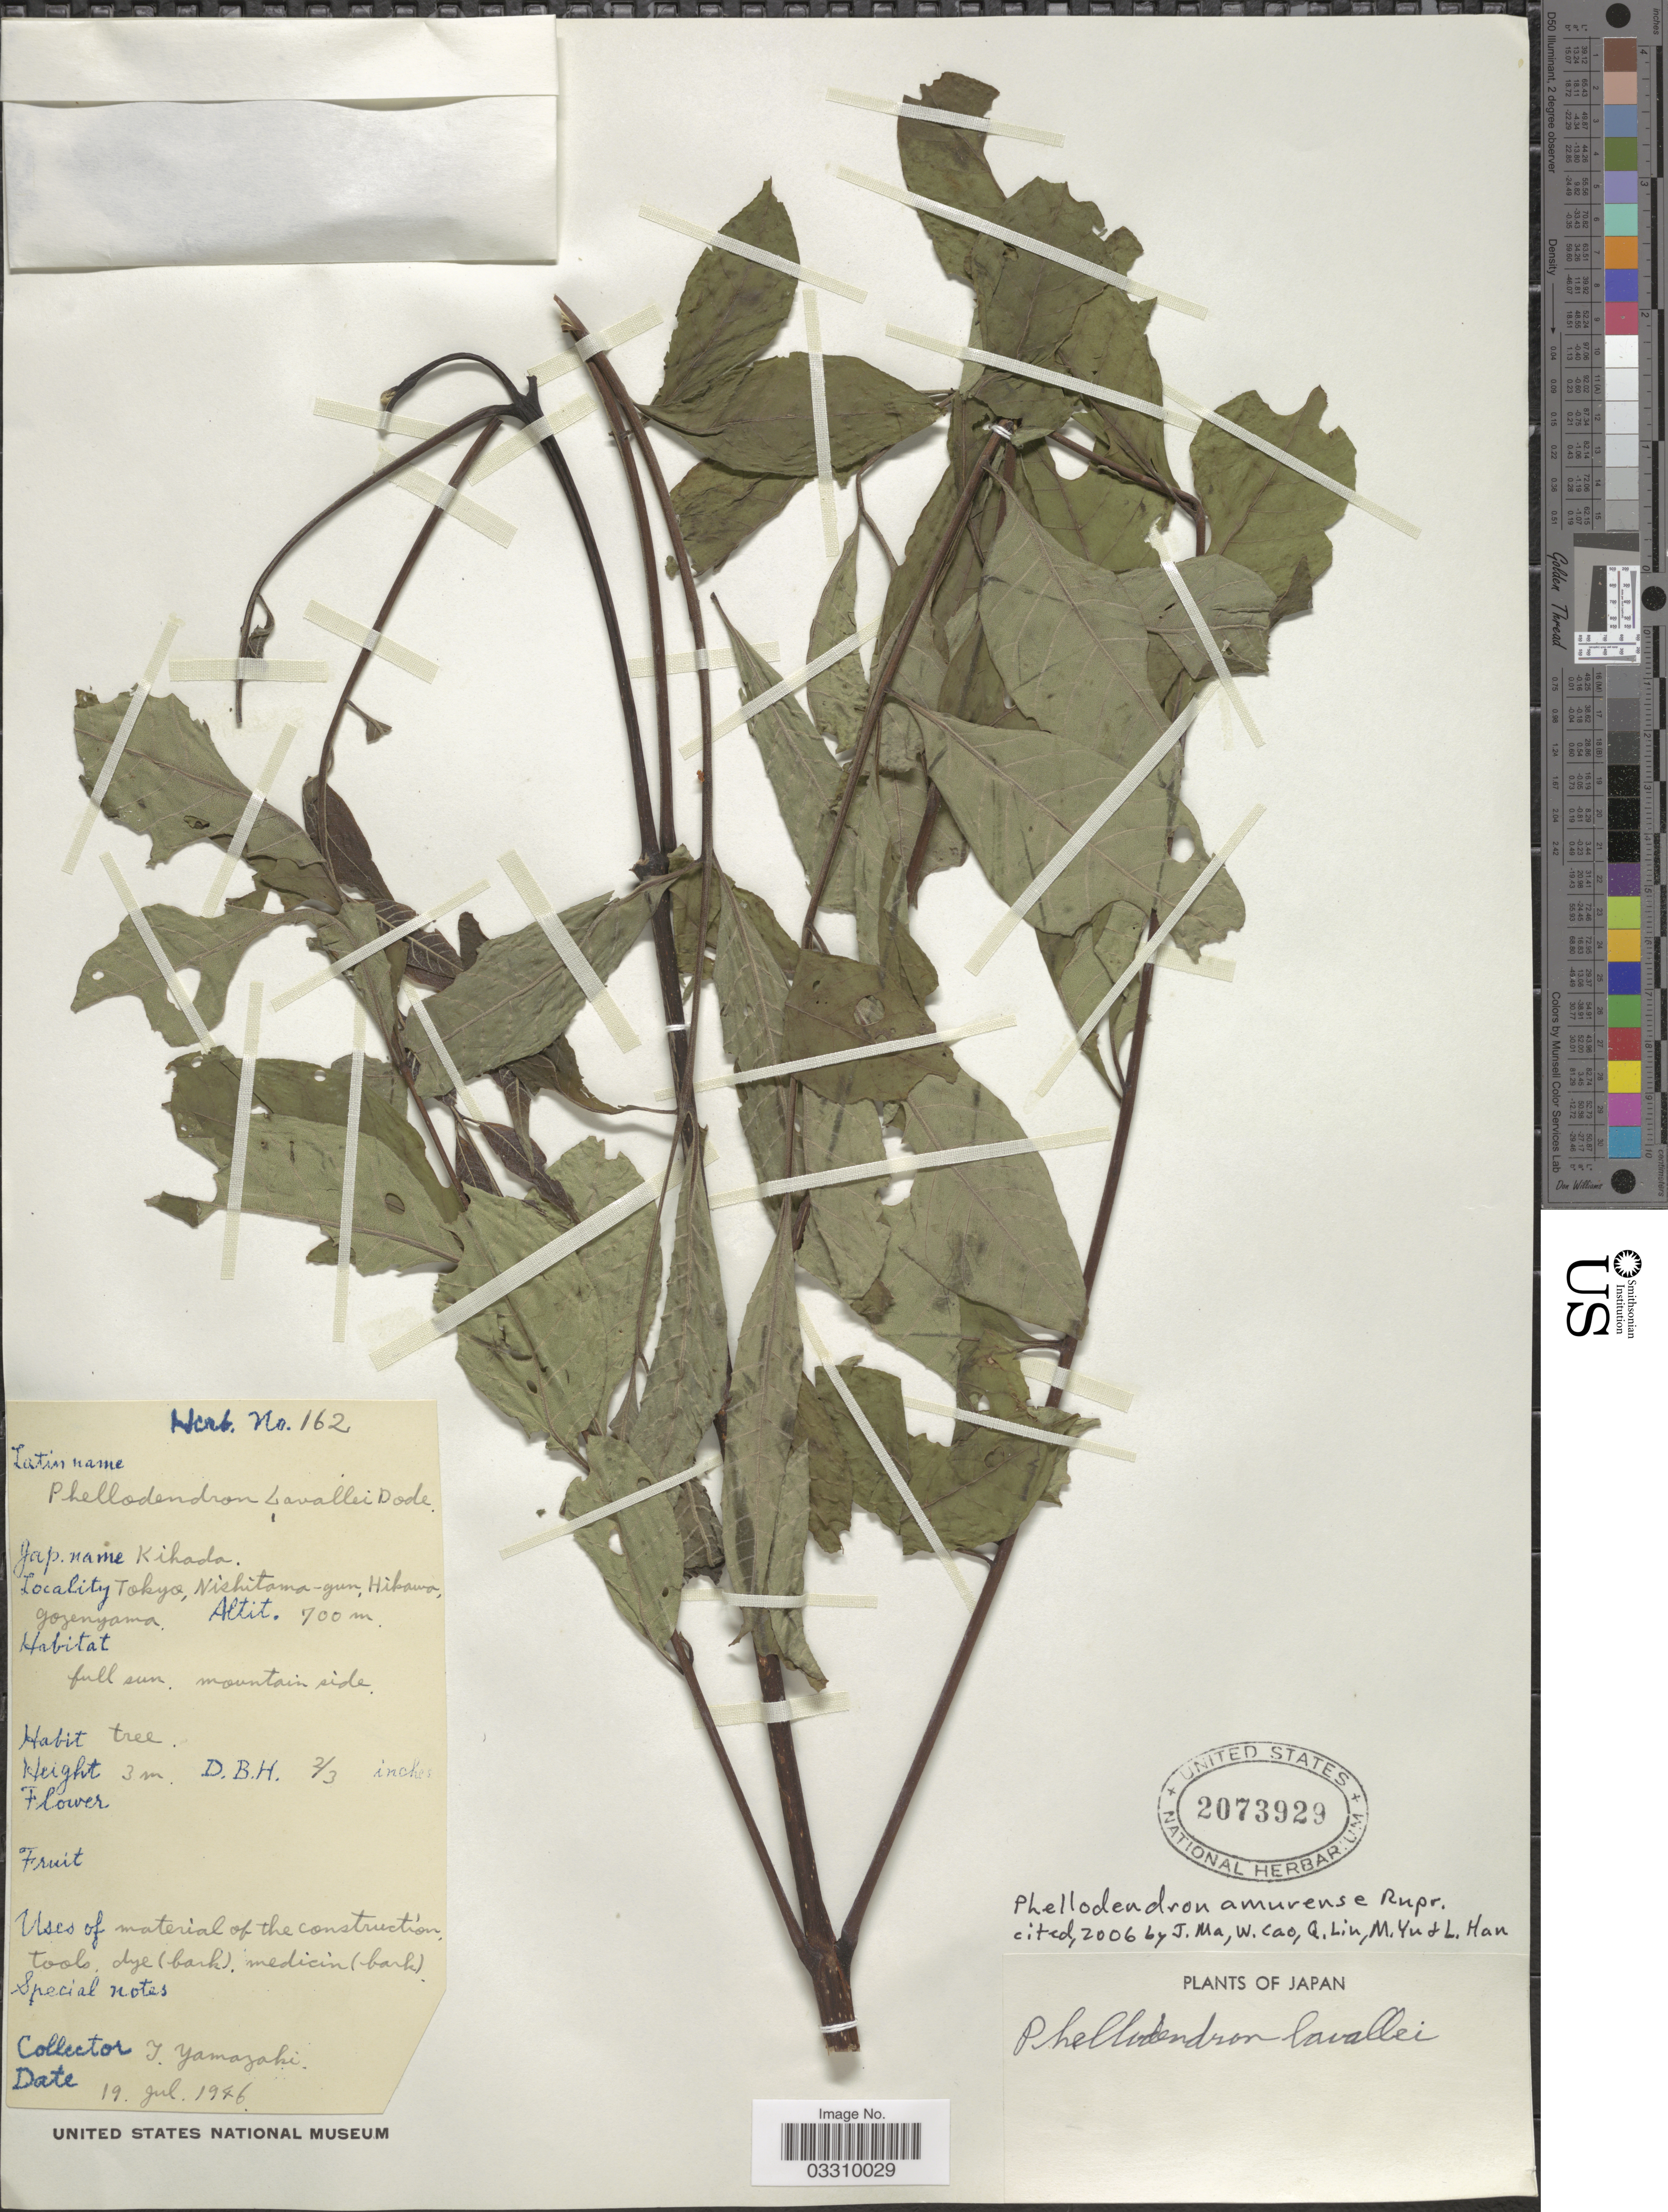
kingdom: Plantae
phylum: Tracheophyta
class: Magnoliopsida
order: Sapindales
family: Rutaceae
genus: Phellodendron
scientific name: Phellodendron amurense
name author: Rupr.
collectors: T. Yamazaki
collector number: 162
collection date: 1946-07-19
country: Japan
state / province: Tokyo, Federal City of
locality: Tokyo, Nishitama-gun, Hikawa, gozenyama.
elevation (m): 700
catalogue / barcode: US 2073929